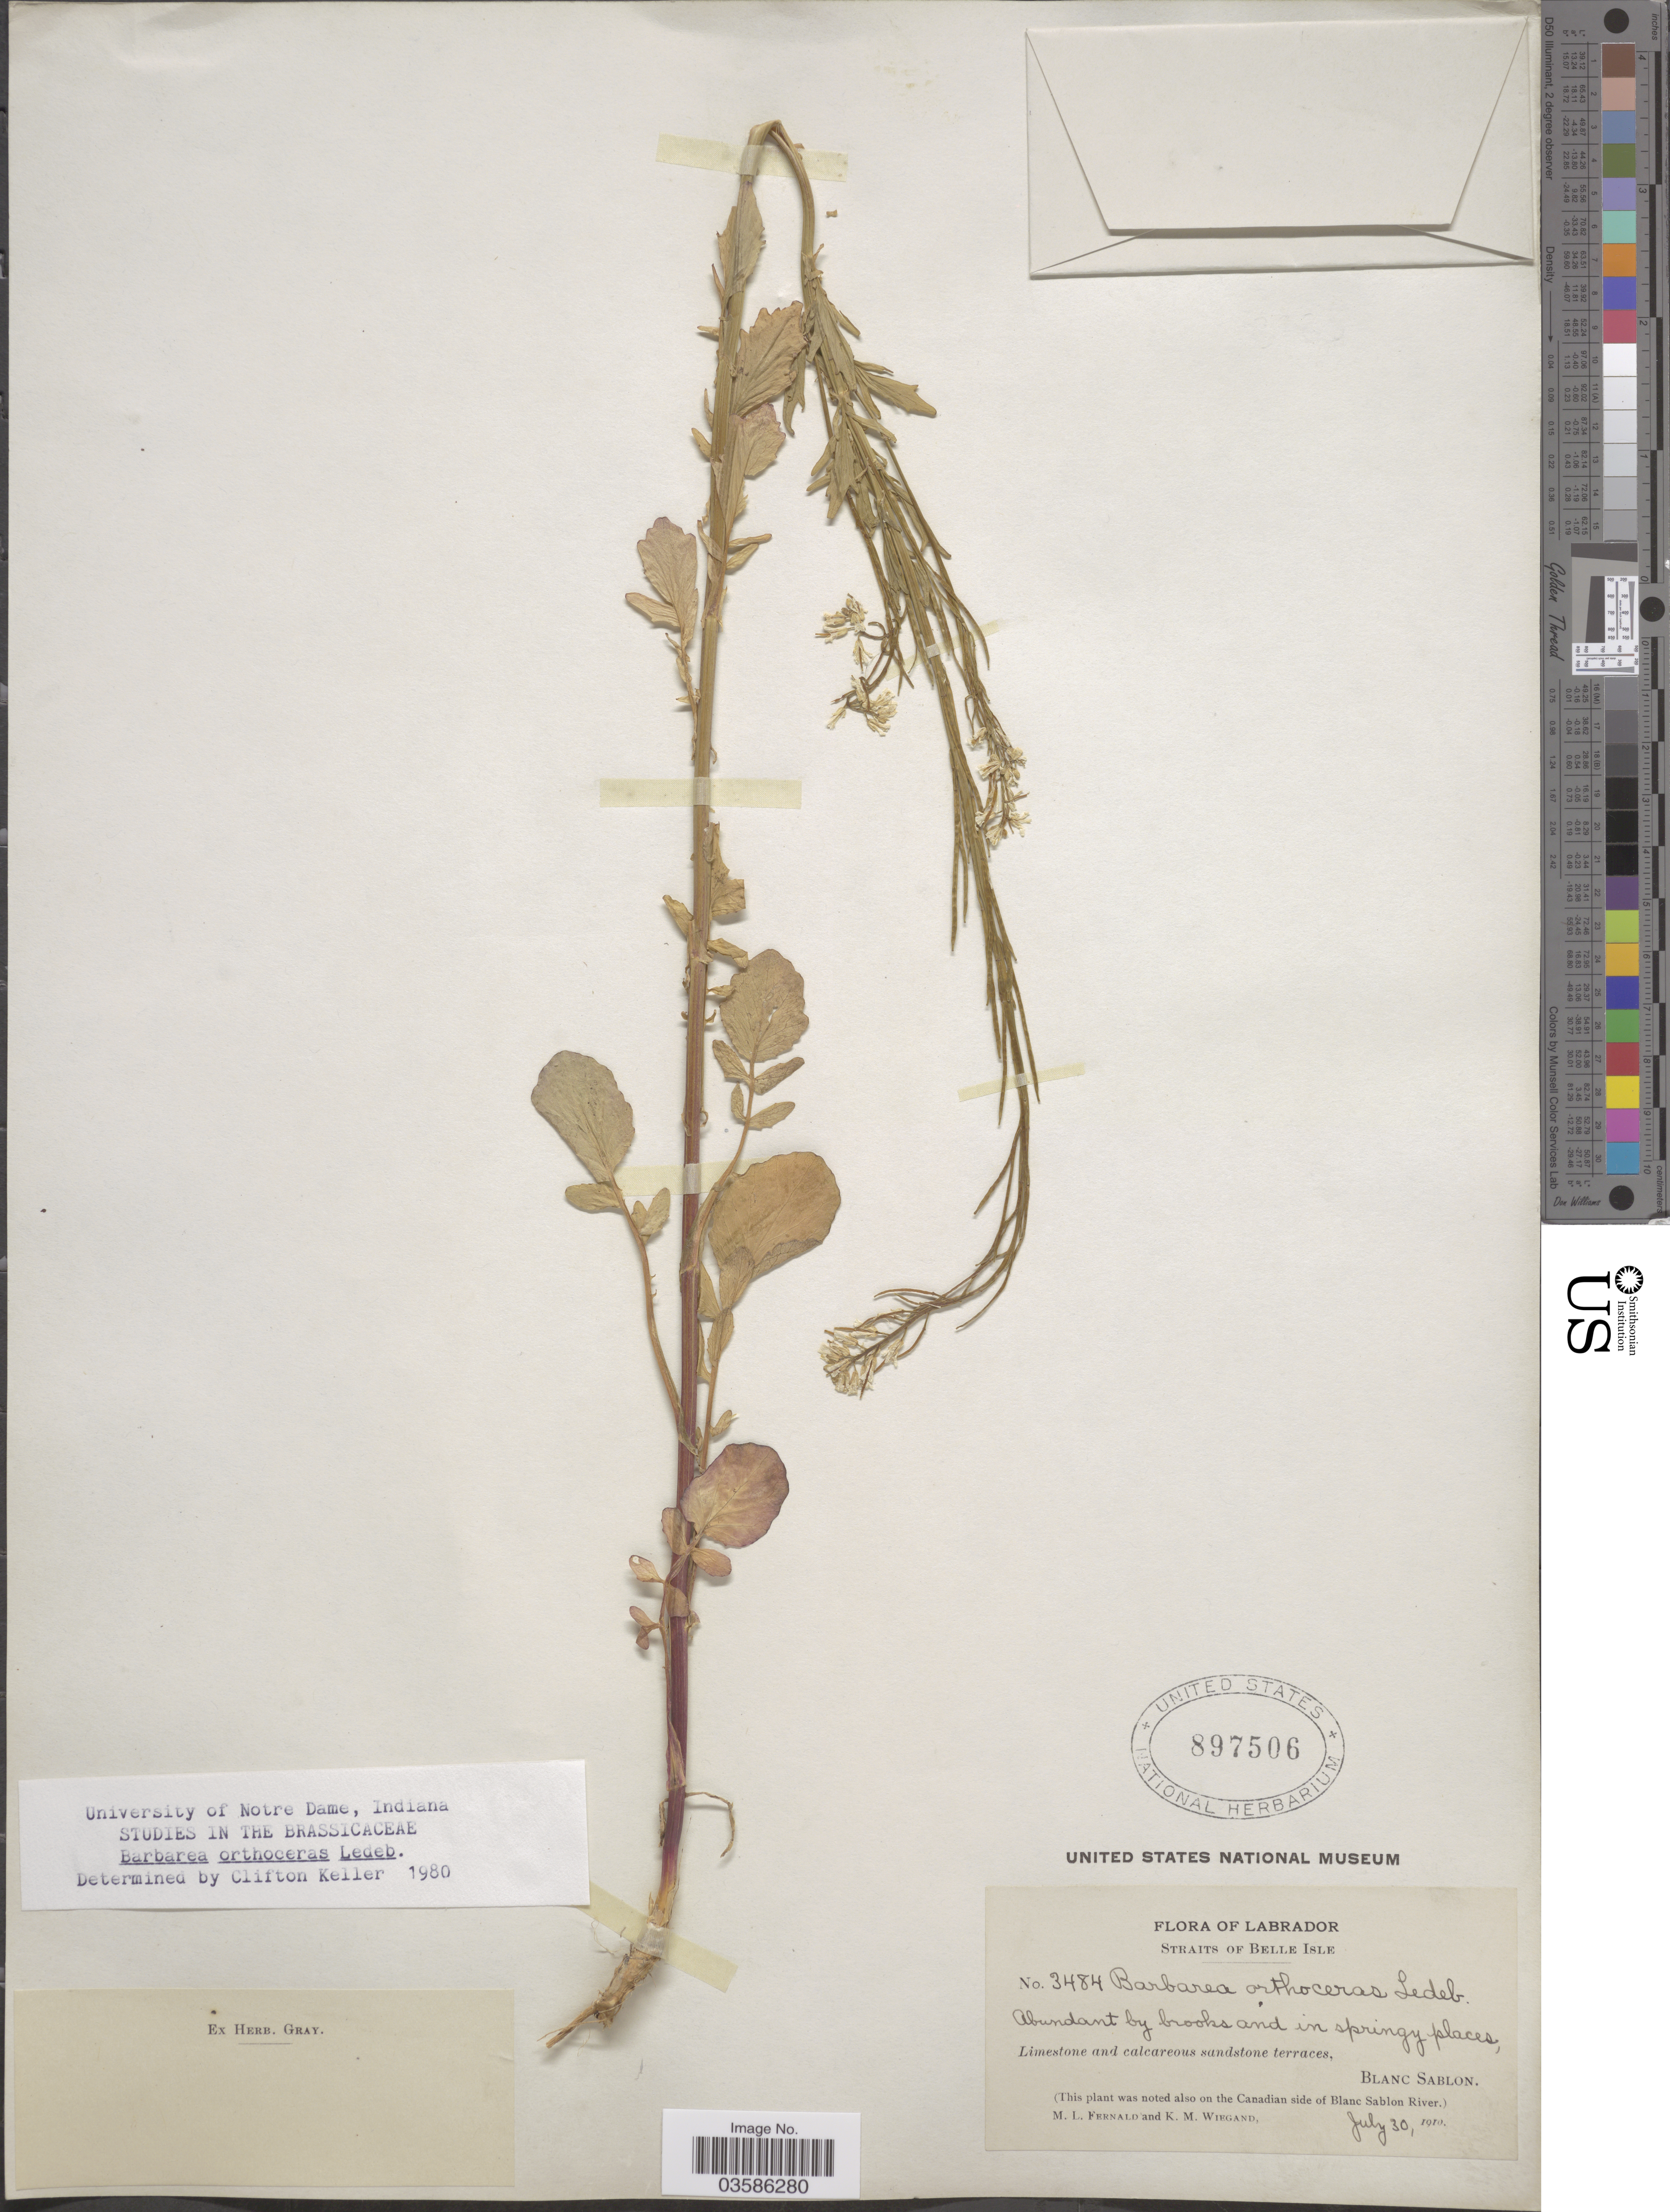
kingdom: Plantae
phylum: Tracheophyta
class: Magnoliopsida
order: Brassicales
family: Brassicaceae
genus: Barbarea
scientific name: Barbarea orthoceras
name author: Ledeb.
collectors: M. L. Fernald & K. M. Wiegand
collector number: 3484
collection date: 1910-07-30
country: Canada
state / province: Newfoundland and Labrador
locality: Labrador. Straits of Belle Isle. Blanc Sablon. Canadian side of Blanc Sablon River.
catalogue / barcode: US 897506